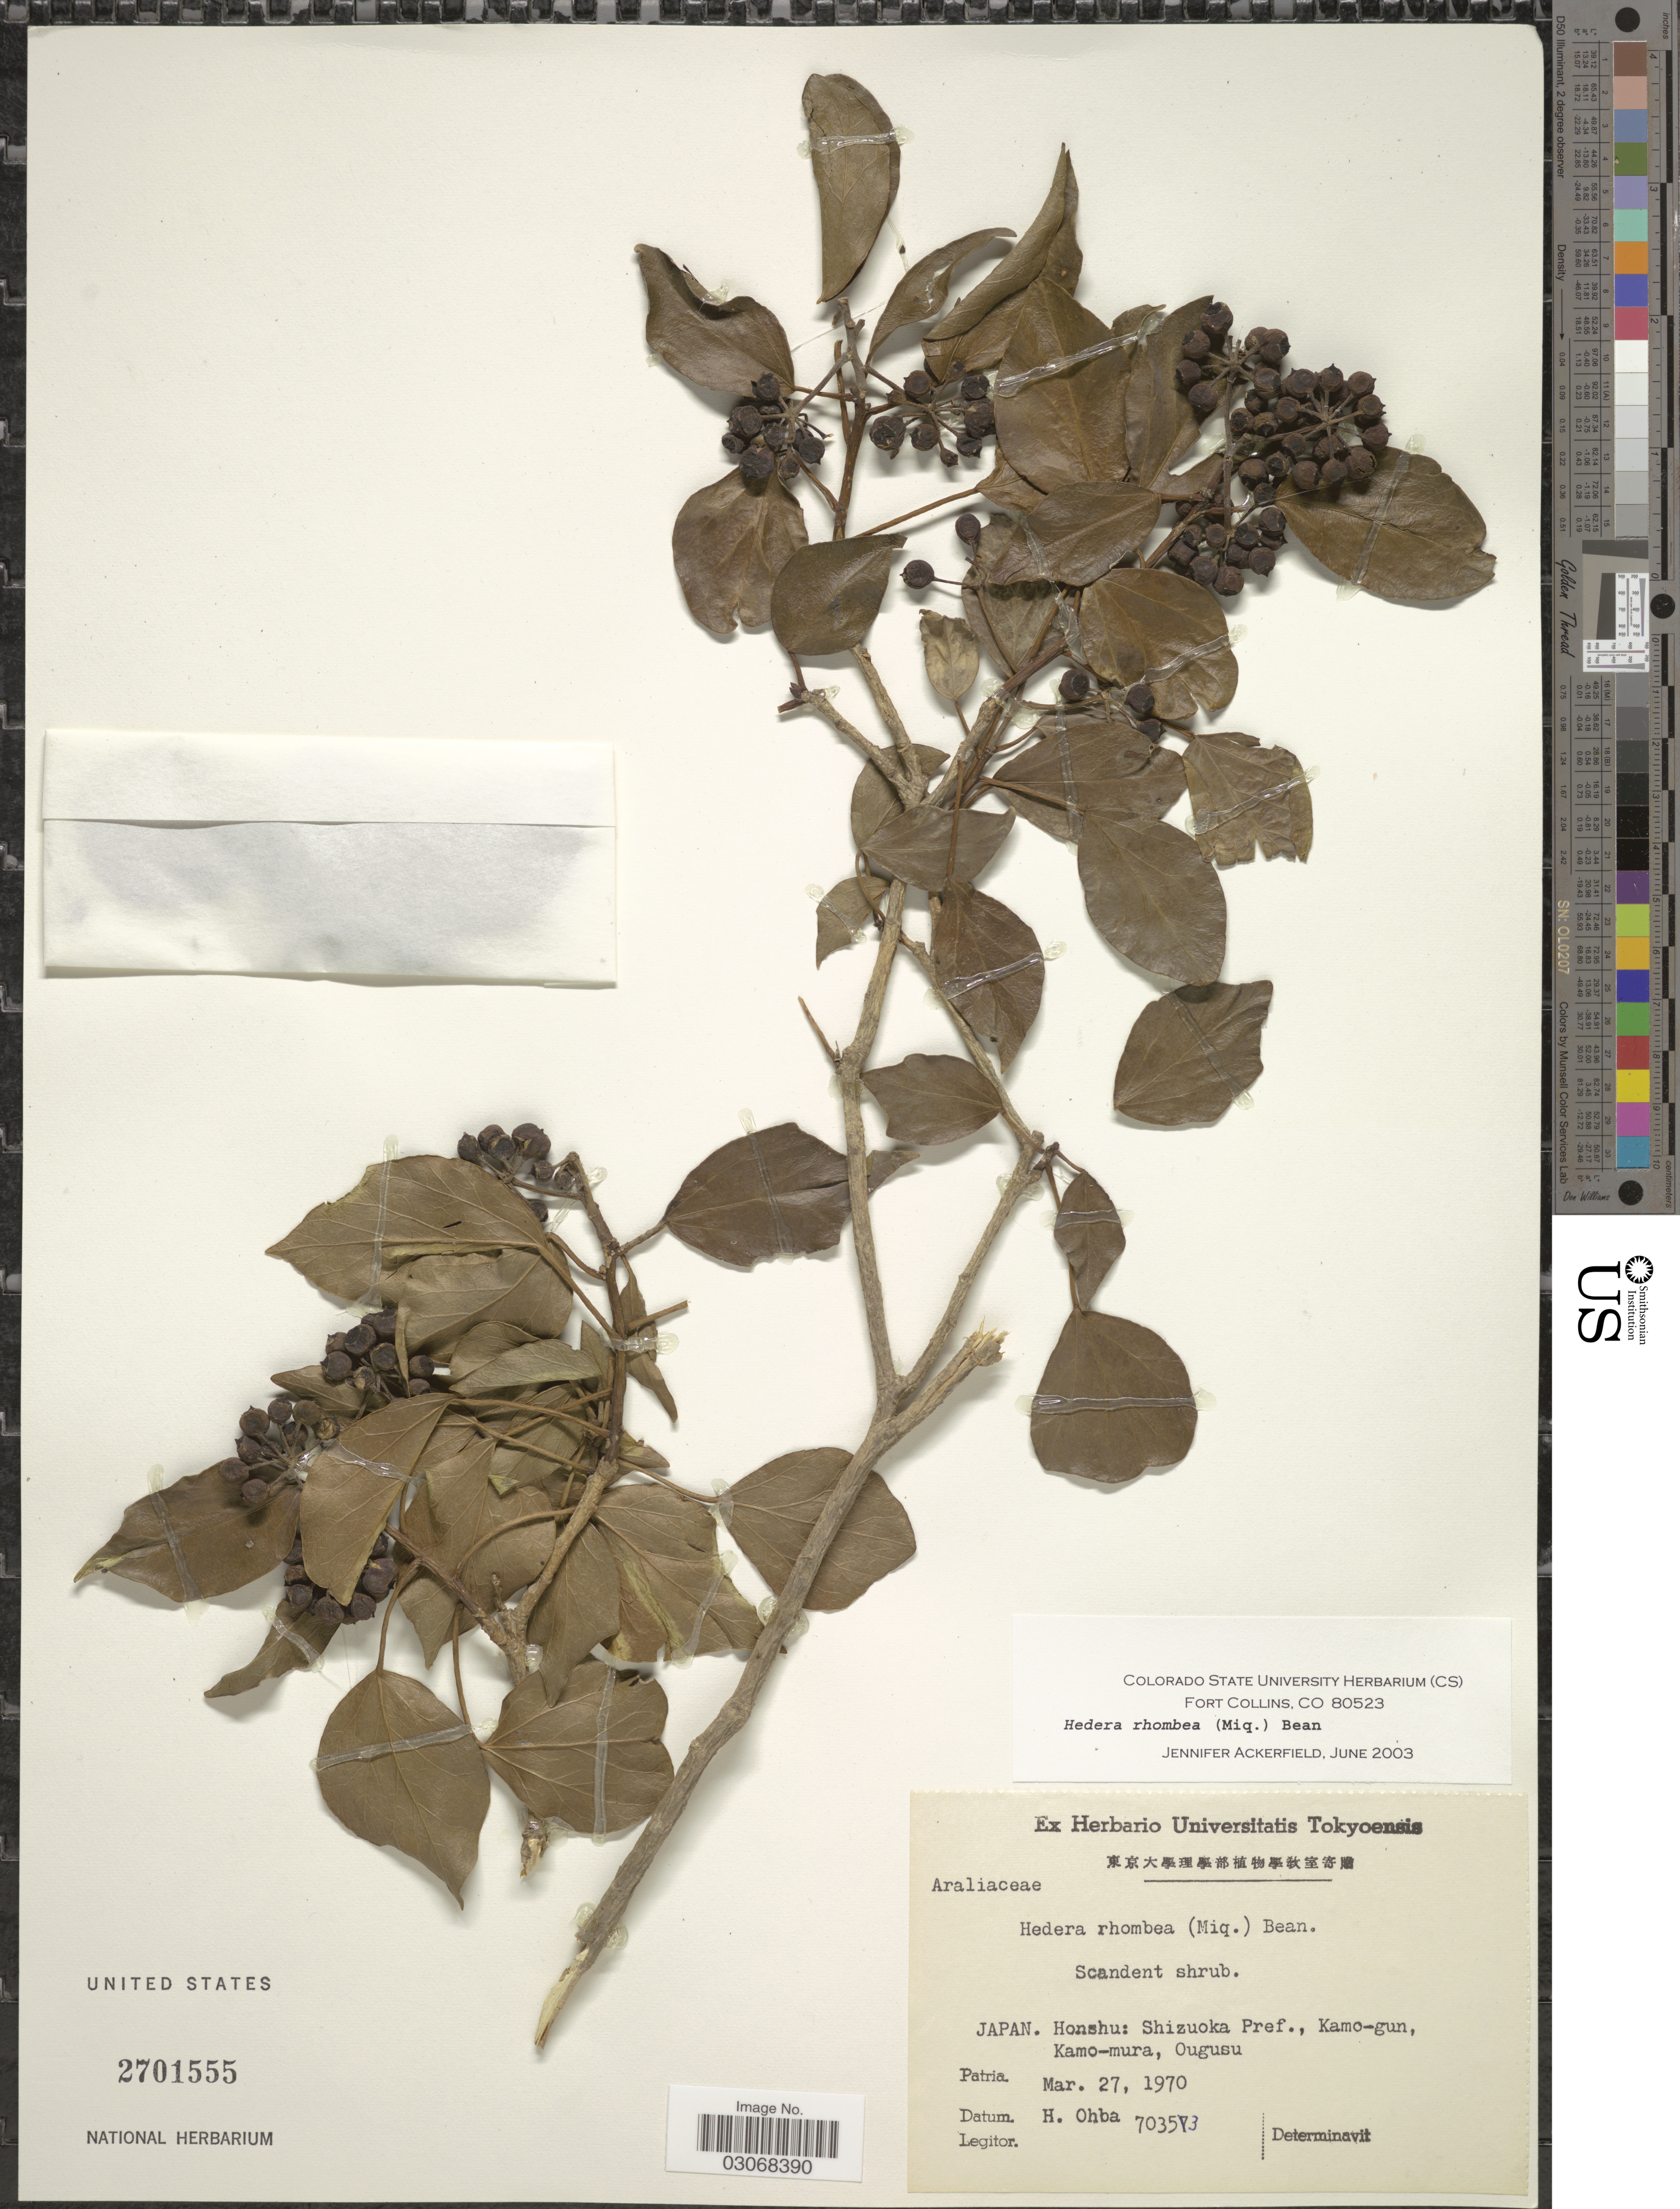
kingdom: Plantae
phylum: Tracheophyta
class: Magnoliopsida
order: Apiales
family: Araliaceae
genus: Hedera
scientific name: Hedera rhombea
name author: (Miq.) Bean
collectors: H. Ohba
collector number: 70353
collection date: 1970-03-27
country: Japan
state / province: Sizuoka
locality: Honshu. Shizuoka Pref. Kamo-gun, Kamo-mura, Ougusu.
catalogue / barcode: US 2701555